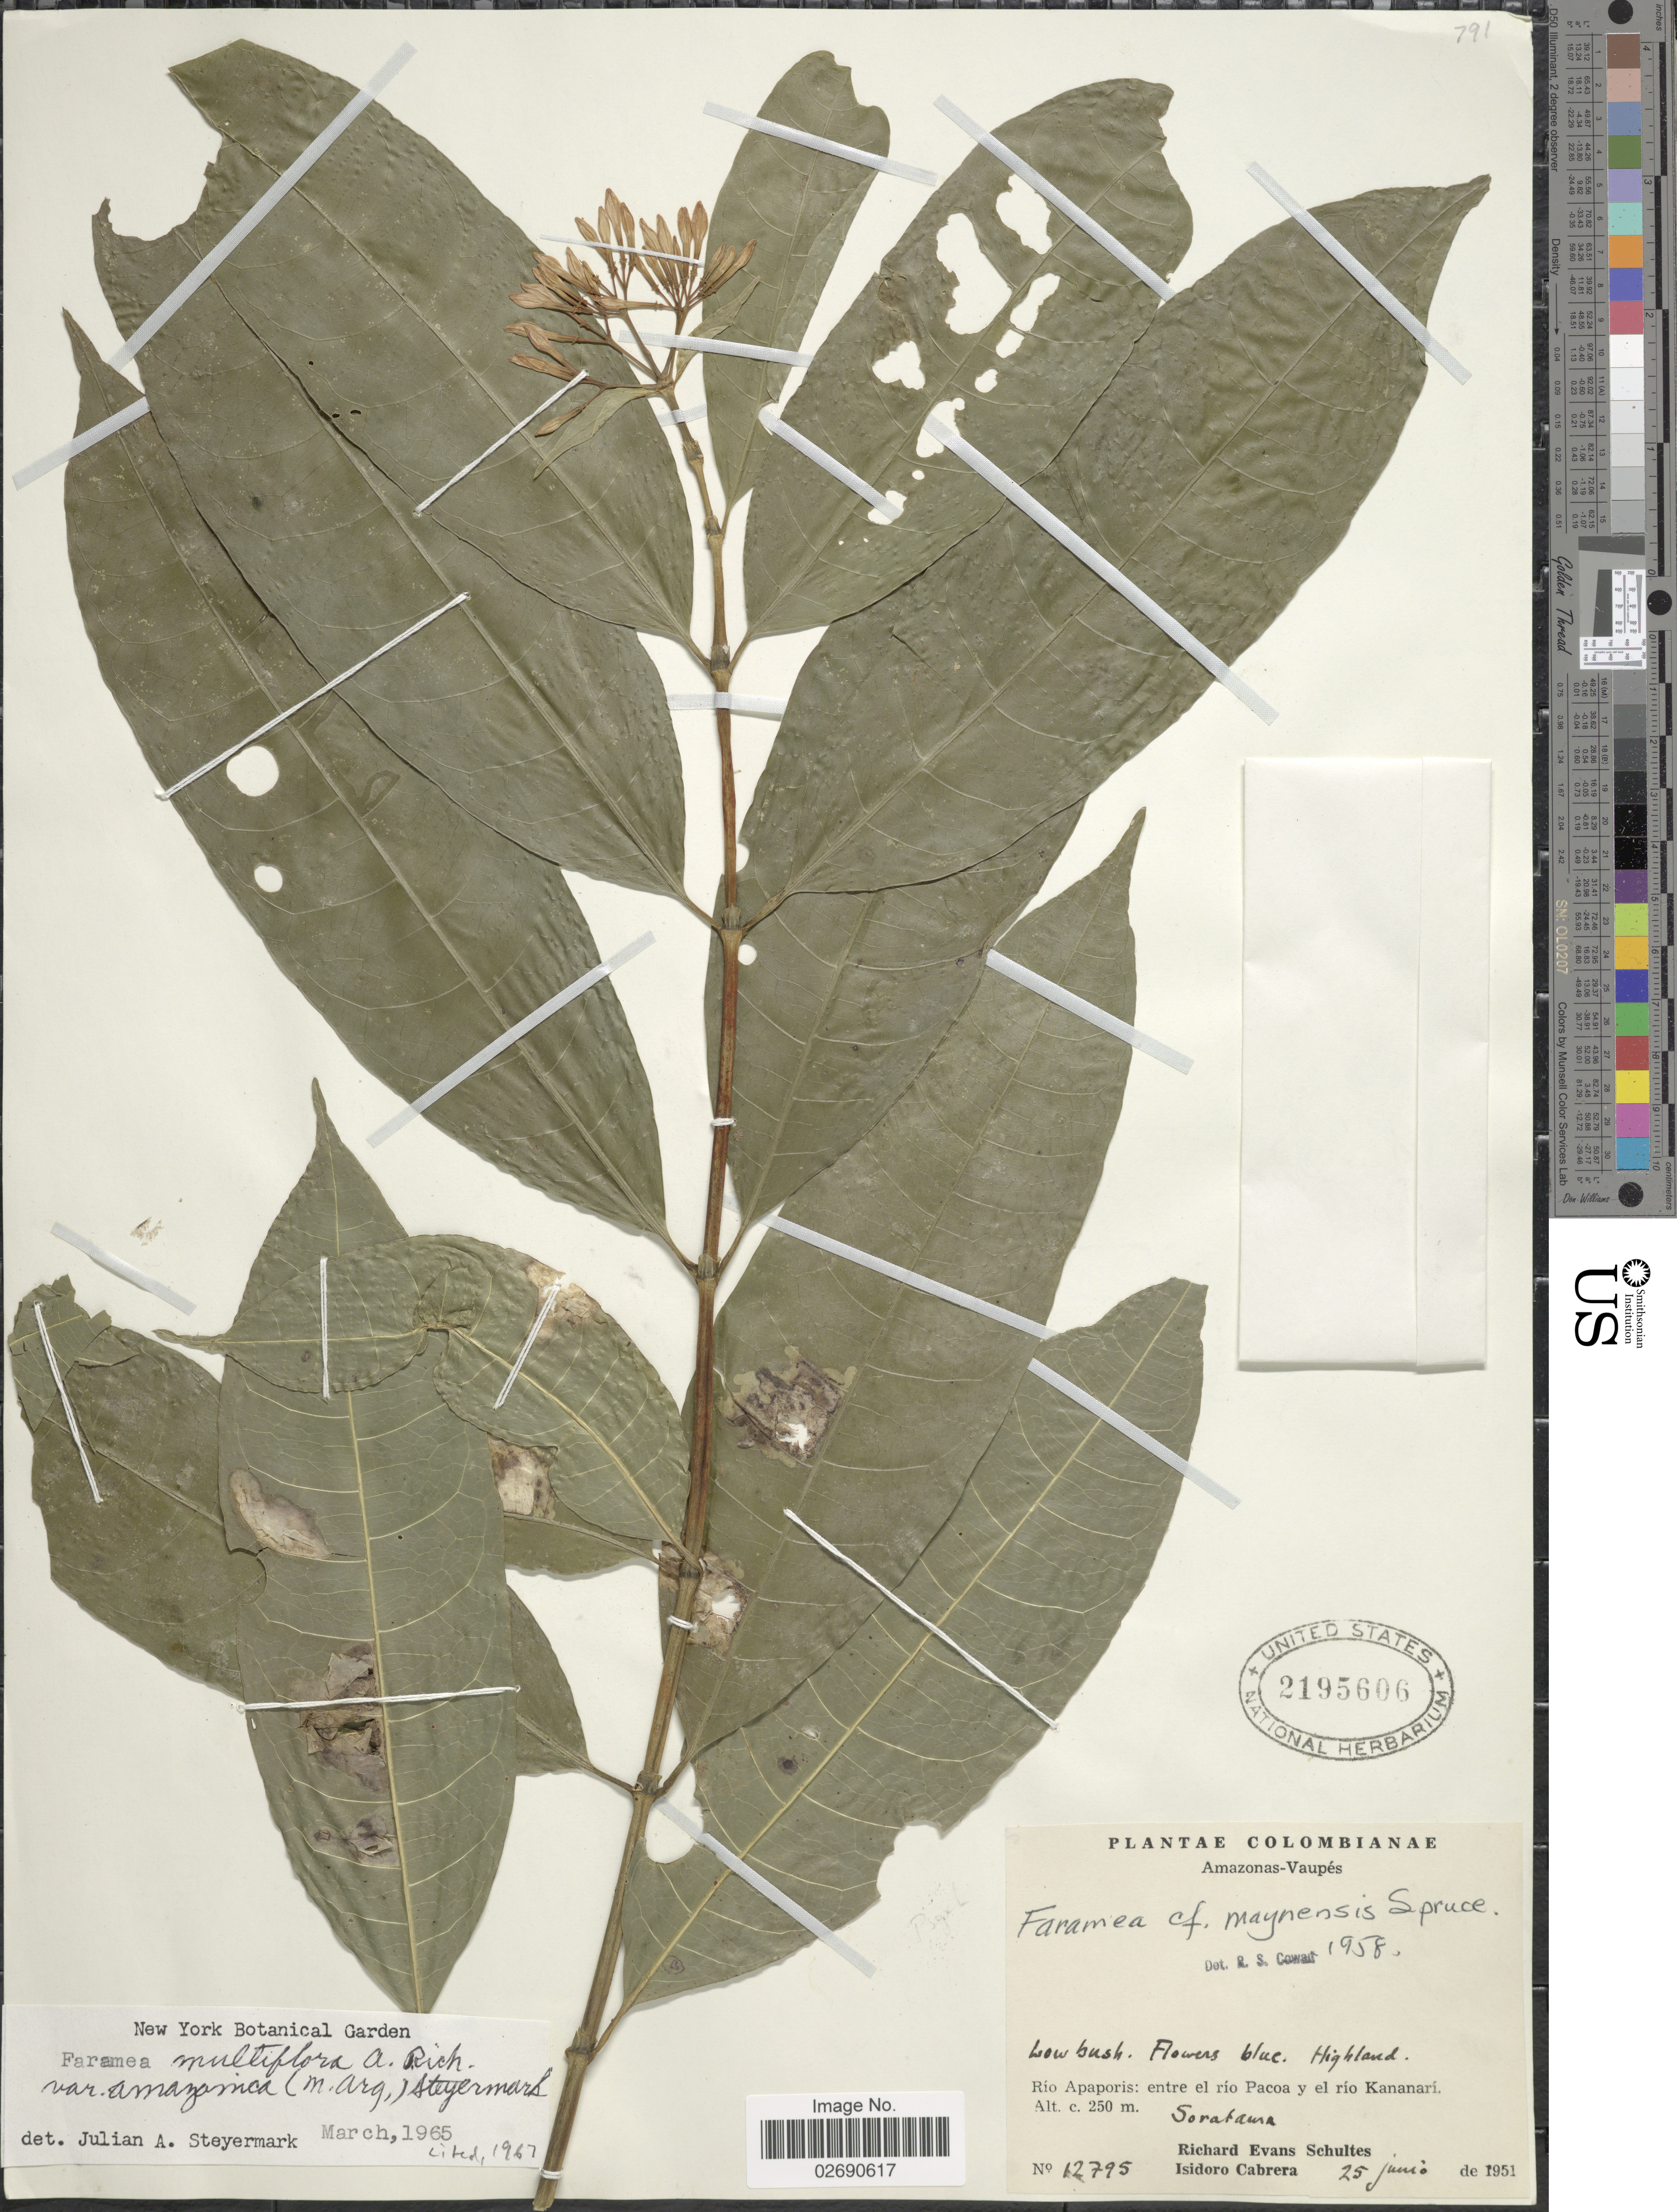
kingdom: Plantae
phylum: Tracheophyta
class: Magnoliopsida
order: Gentianales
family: Rubiaceae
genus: Faramea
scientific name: Faramea multiflora var. amazonica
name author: (Müll. Arg.) Steyerm.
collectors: R. E. Schultes & I. Cabrera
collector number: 12795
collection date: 1951-06-25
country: Colombia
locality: Amazonas-Vaupés, Río Apaporis: entre el río Pacoa y el río Kananarí, Soratama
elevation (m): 250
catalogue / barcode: US 2195606